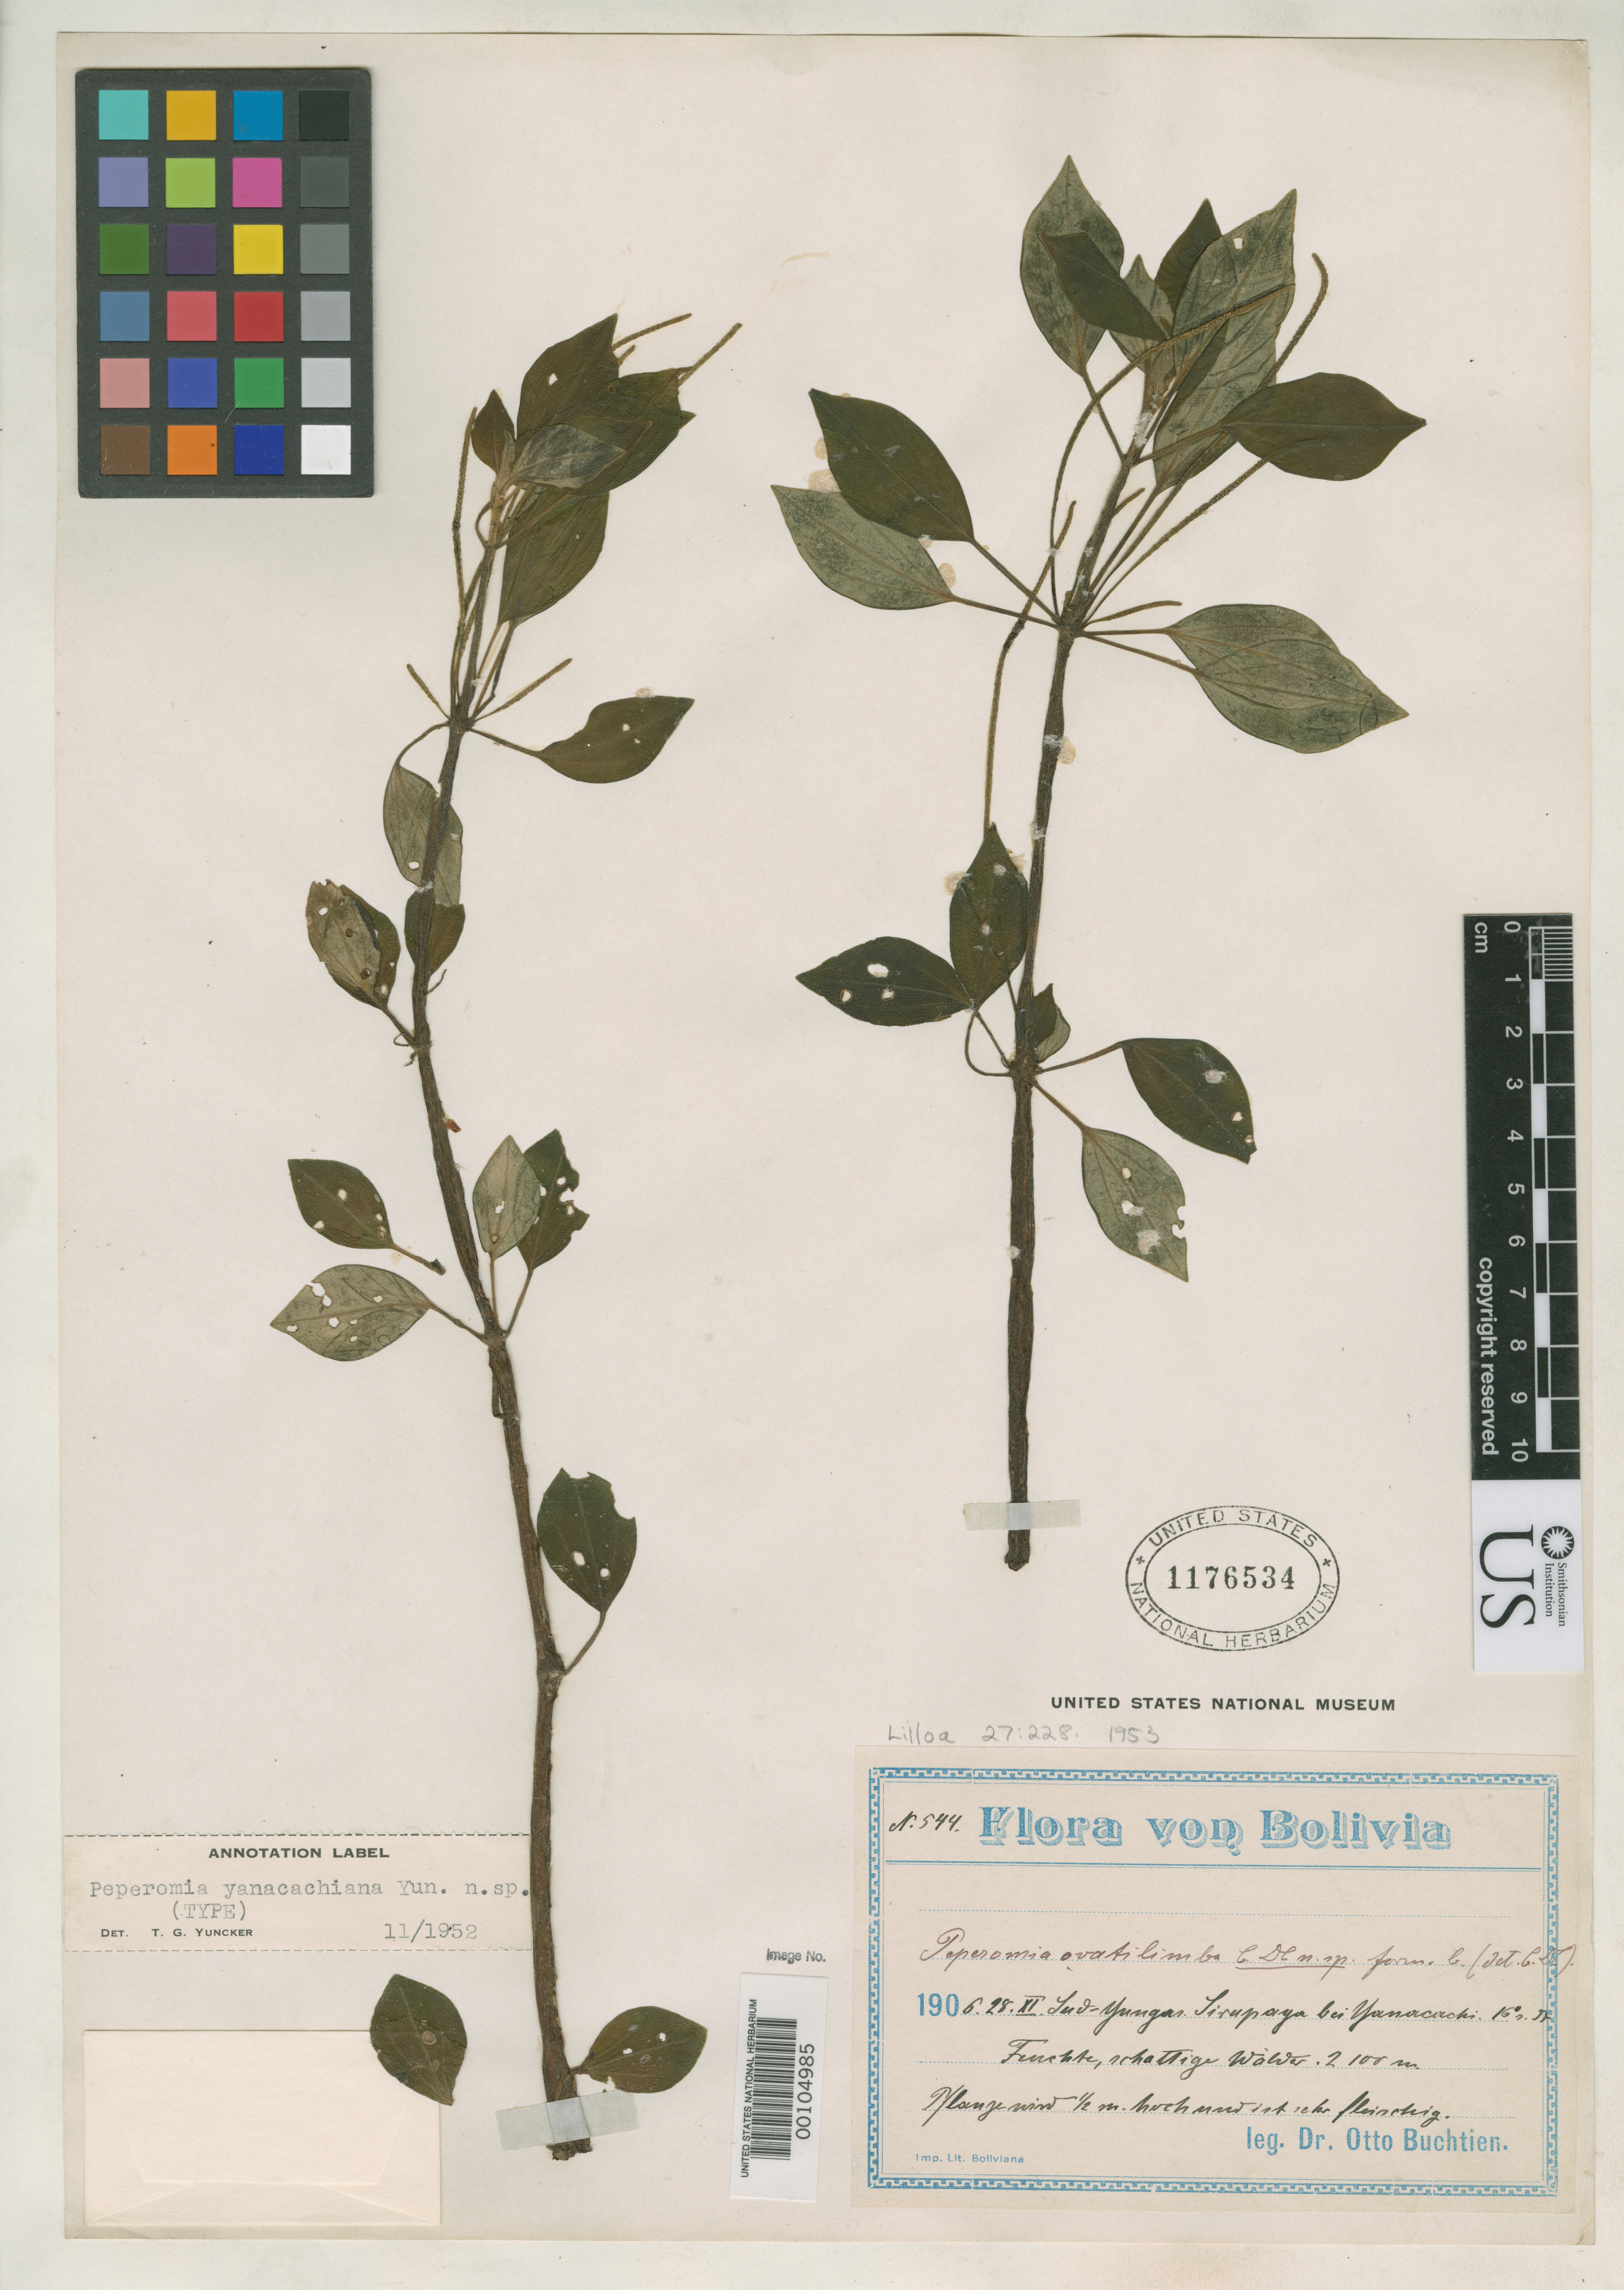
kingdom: Plantae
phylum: Tracheophyta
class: Magnoliopsida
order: Piperales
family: Piperaceae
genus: Peperomia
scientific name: Peperomia yanacachiana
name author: Yunck.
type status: Holotype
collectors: O. Buchtien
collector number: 544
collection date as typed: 28 Nov 1906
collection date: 1906-11-28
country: Bolivia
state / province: La Paz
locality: Yungas, Sirupaya, near Yanacachi.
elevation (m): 2100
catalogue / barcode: US 1176534